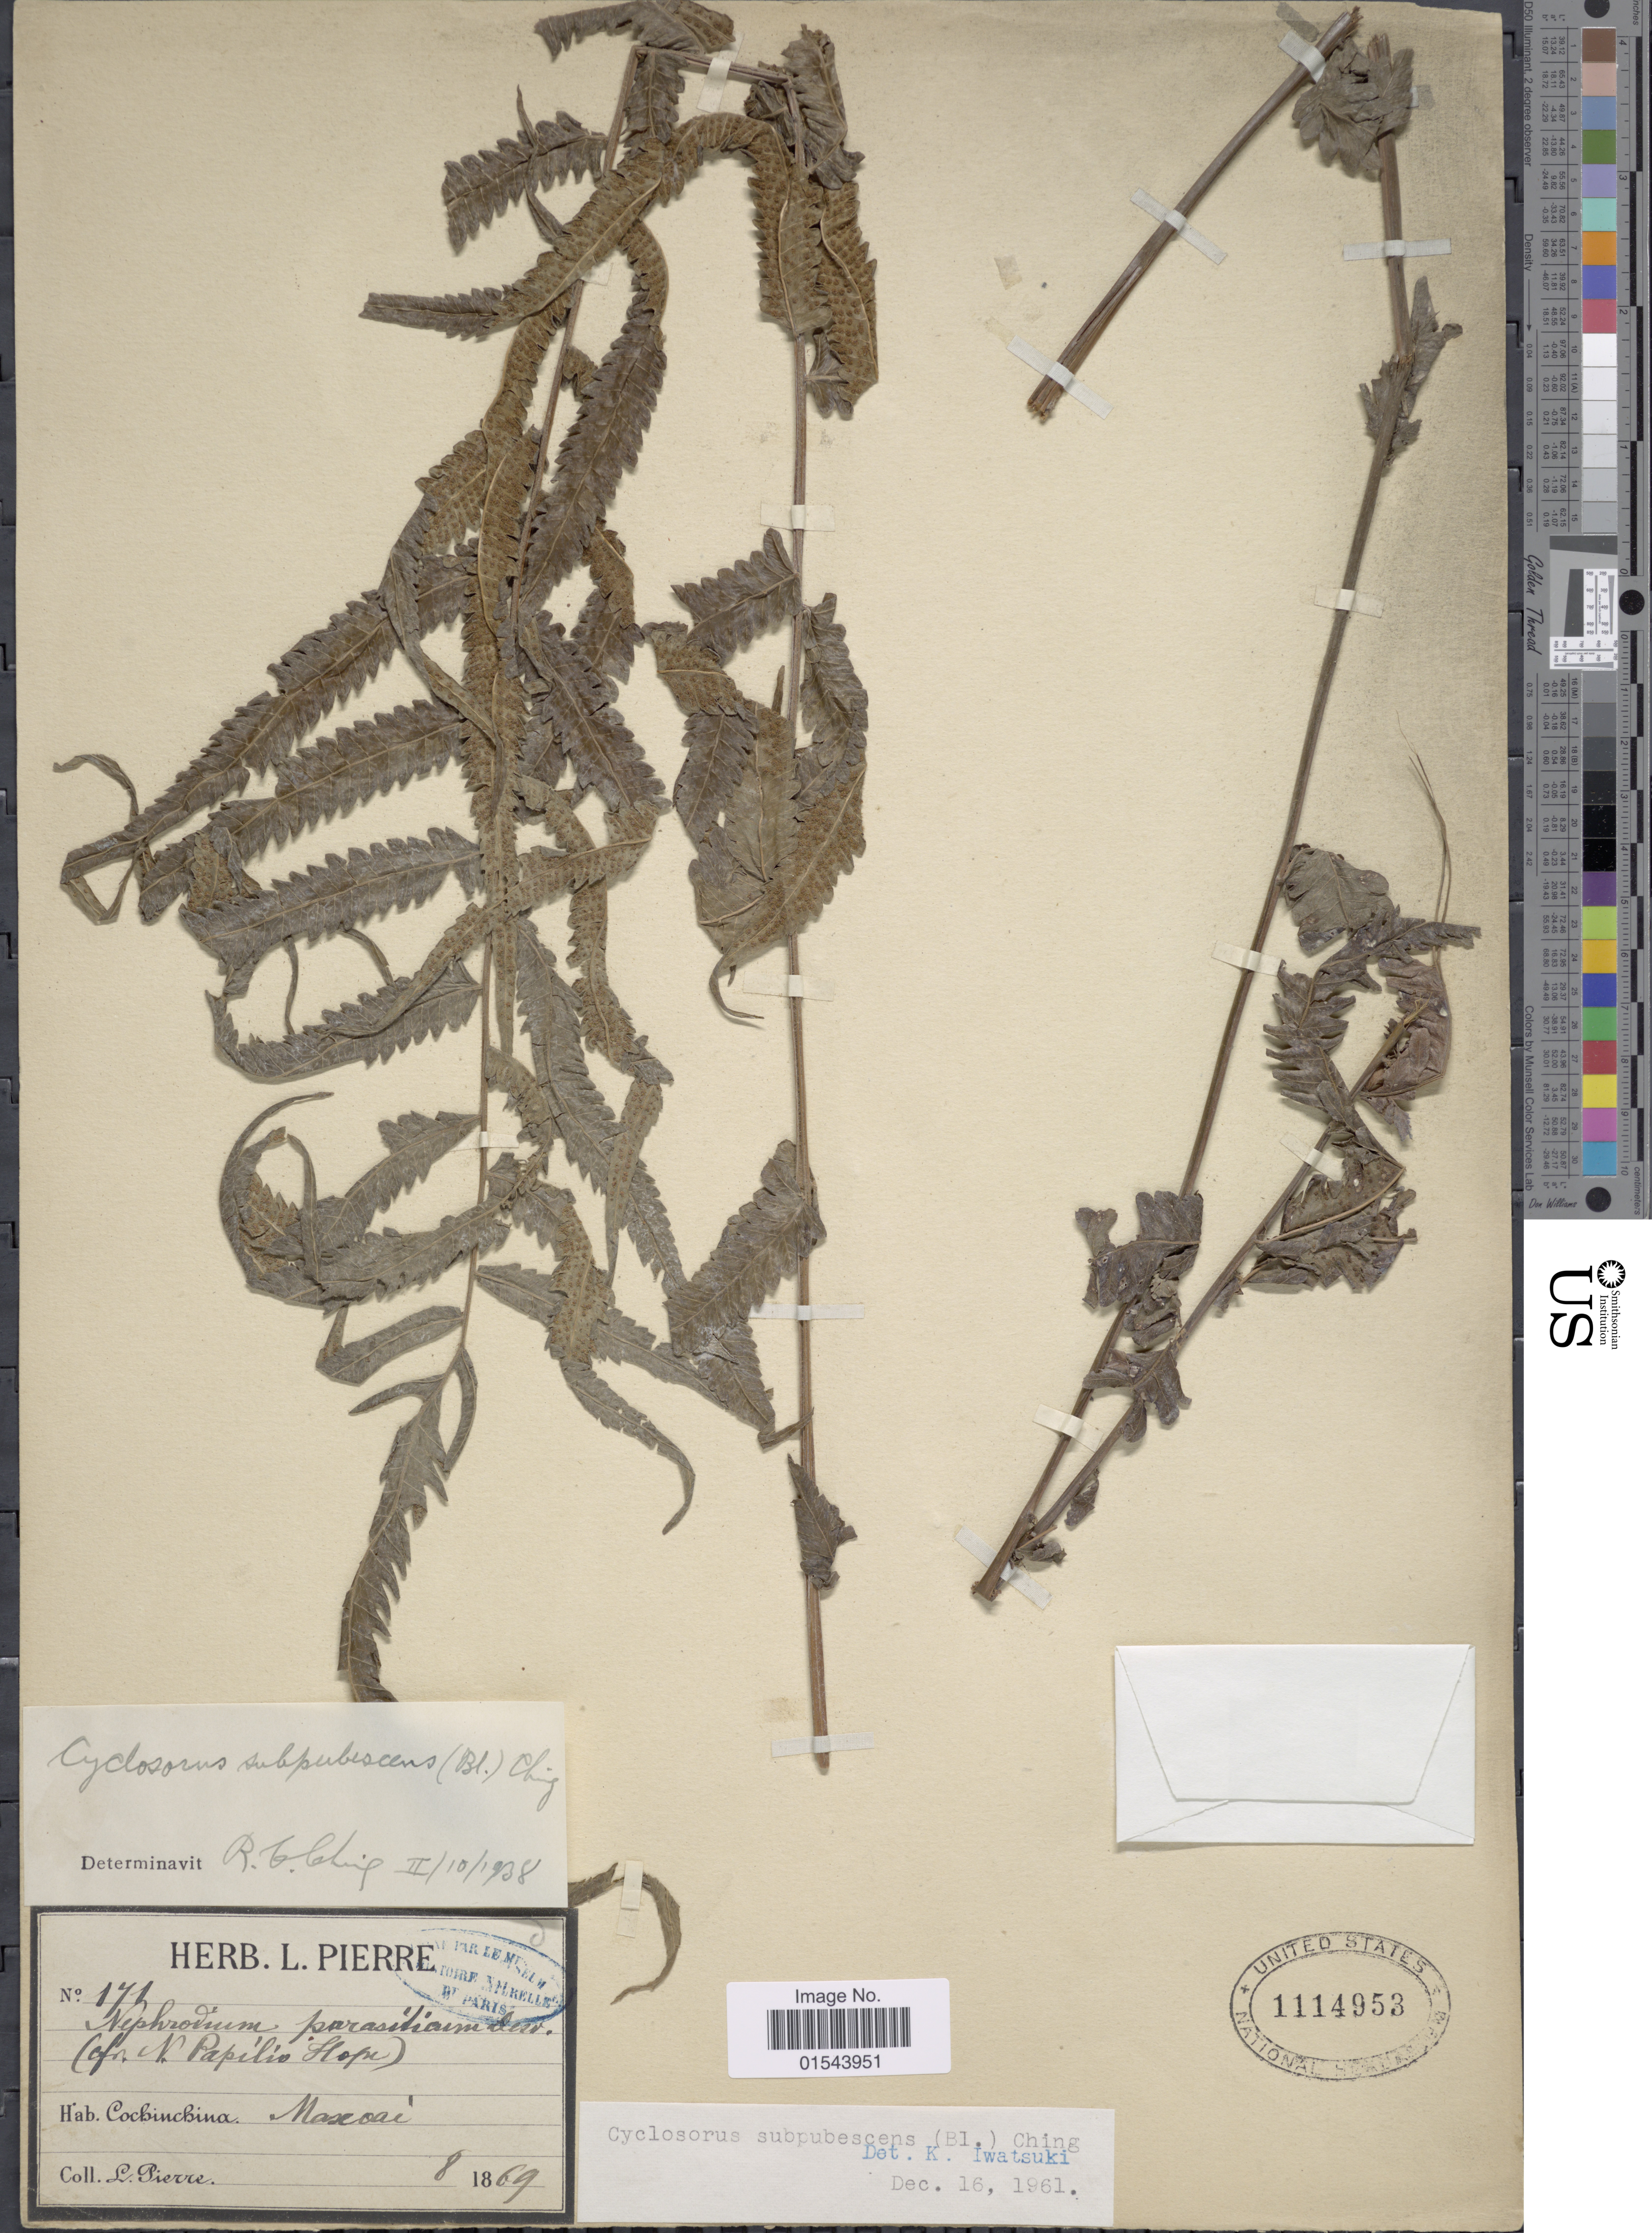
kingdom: Plantae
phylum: Tracheophyta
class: Polypodiopsida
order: Polypodiales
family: Thelypteridaceae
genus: Christella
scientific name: Christella subpubescens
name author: (Blume) Holttum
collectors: L. Pierre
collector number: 171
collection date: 1869-08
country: Vietnam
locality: Cochichina: Naxoai [interpreted]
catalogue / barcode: US 1114953